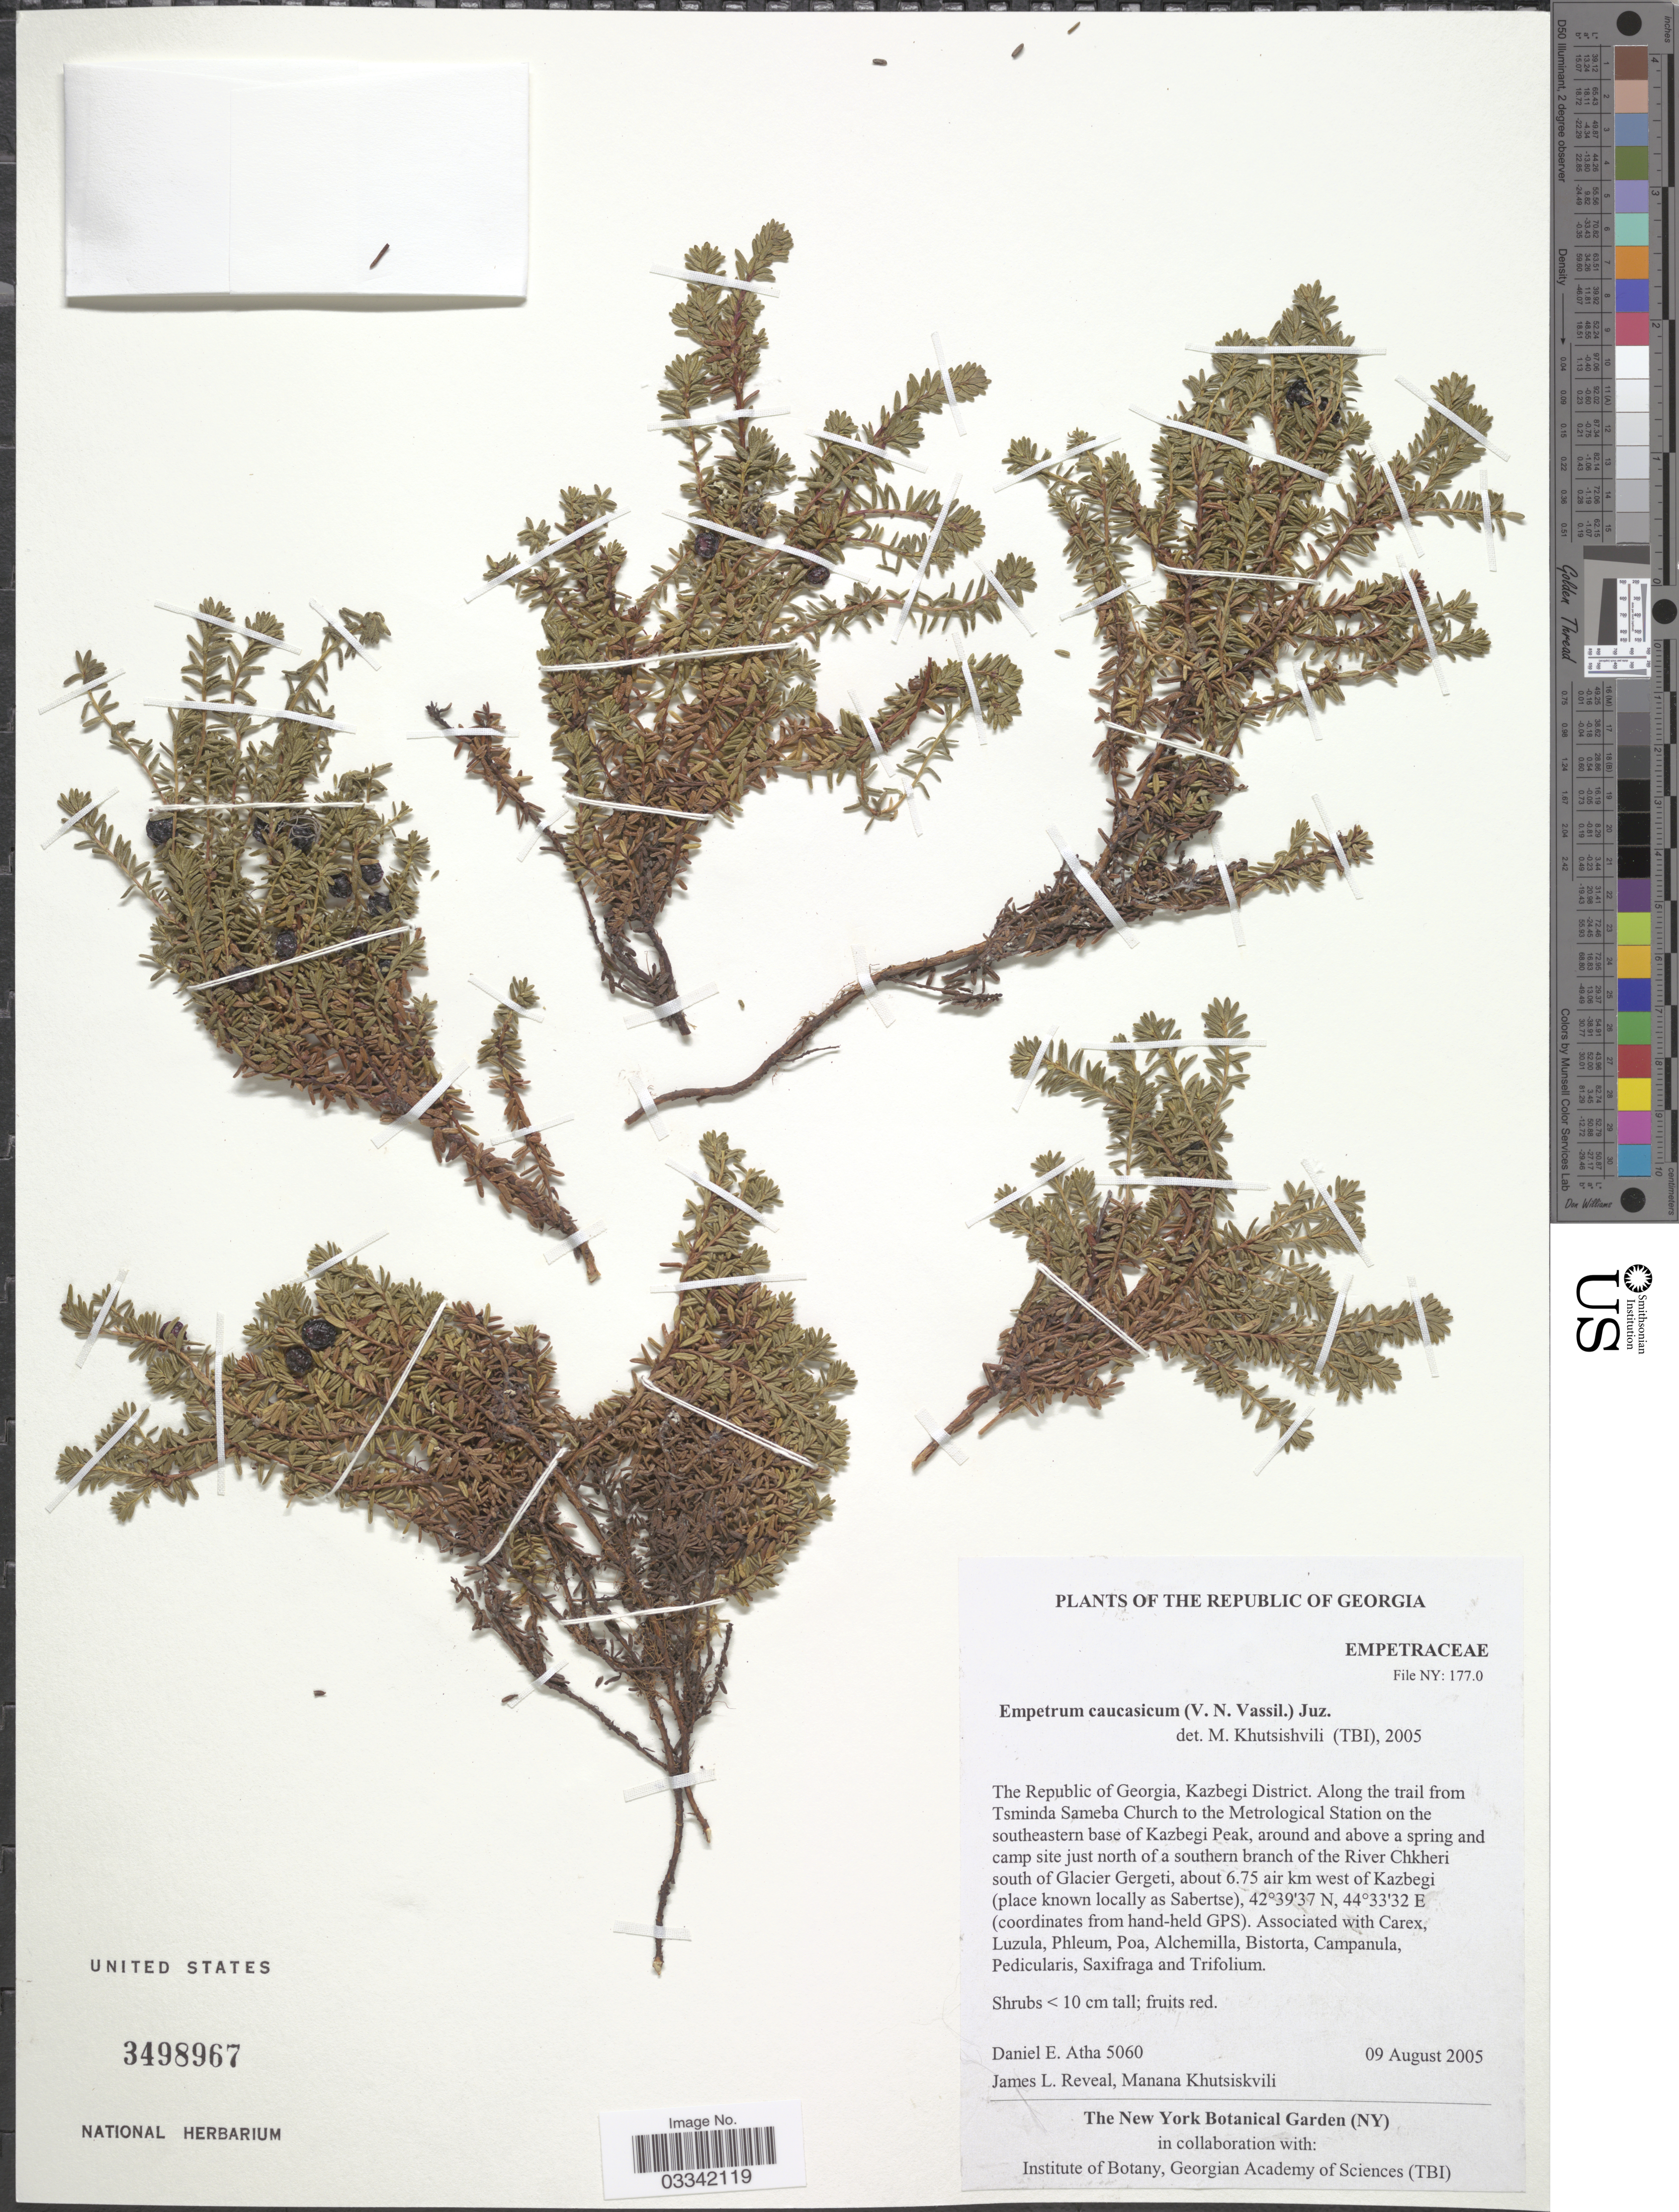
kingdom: Plantae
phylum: Tracheophyta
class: Magnoliopsida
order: Ericales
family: Ericaceae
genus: Empetrum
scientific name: Empetrum caucasicum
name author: Juz.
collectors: D. Atha, J. L. Reveal & M. Khutsiskvili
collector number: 5060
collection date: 2005-08-09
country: Georgia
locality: Kazbegi District. Along the trail from Tsminda Sameba Church to the Metreological Station on the southeastern base of Kazbegi Peak, around above a spring and camp site just north of a southern branch of the River Chkheri south of Glacier Gergeti, about 6.75 air km west of Kazbegi (place known locally as Sabertse.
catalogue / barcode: US 3498967